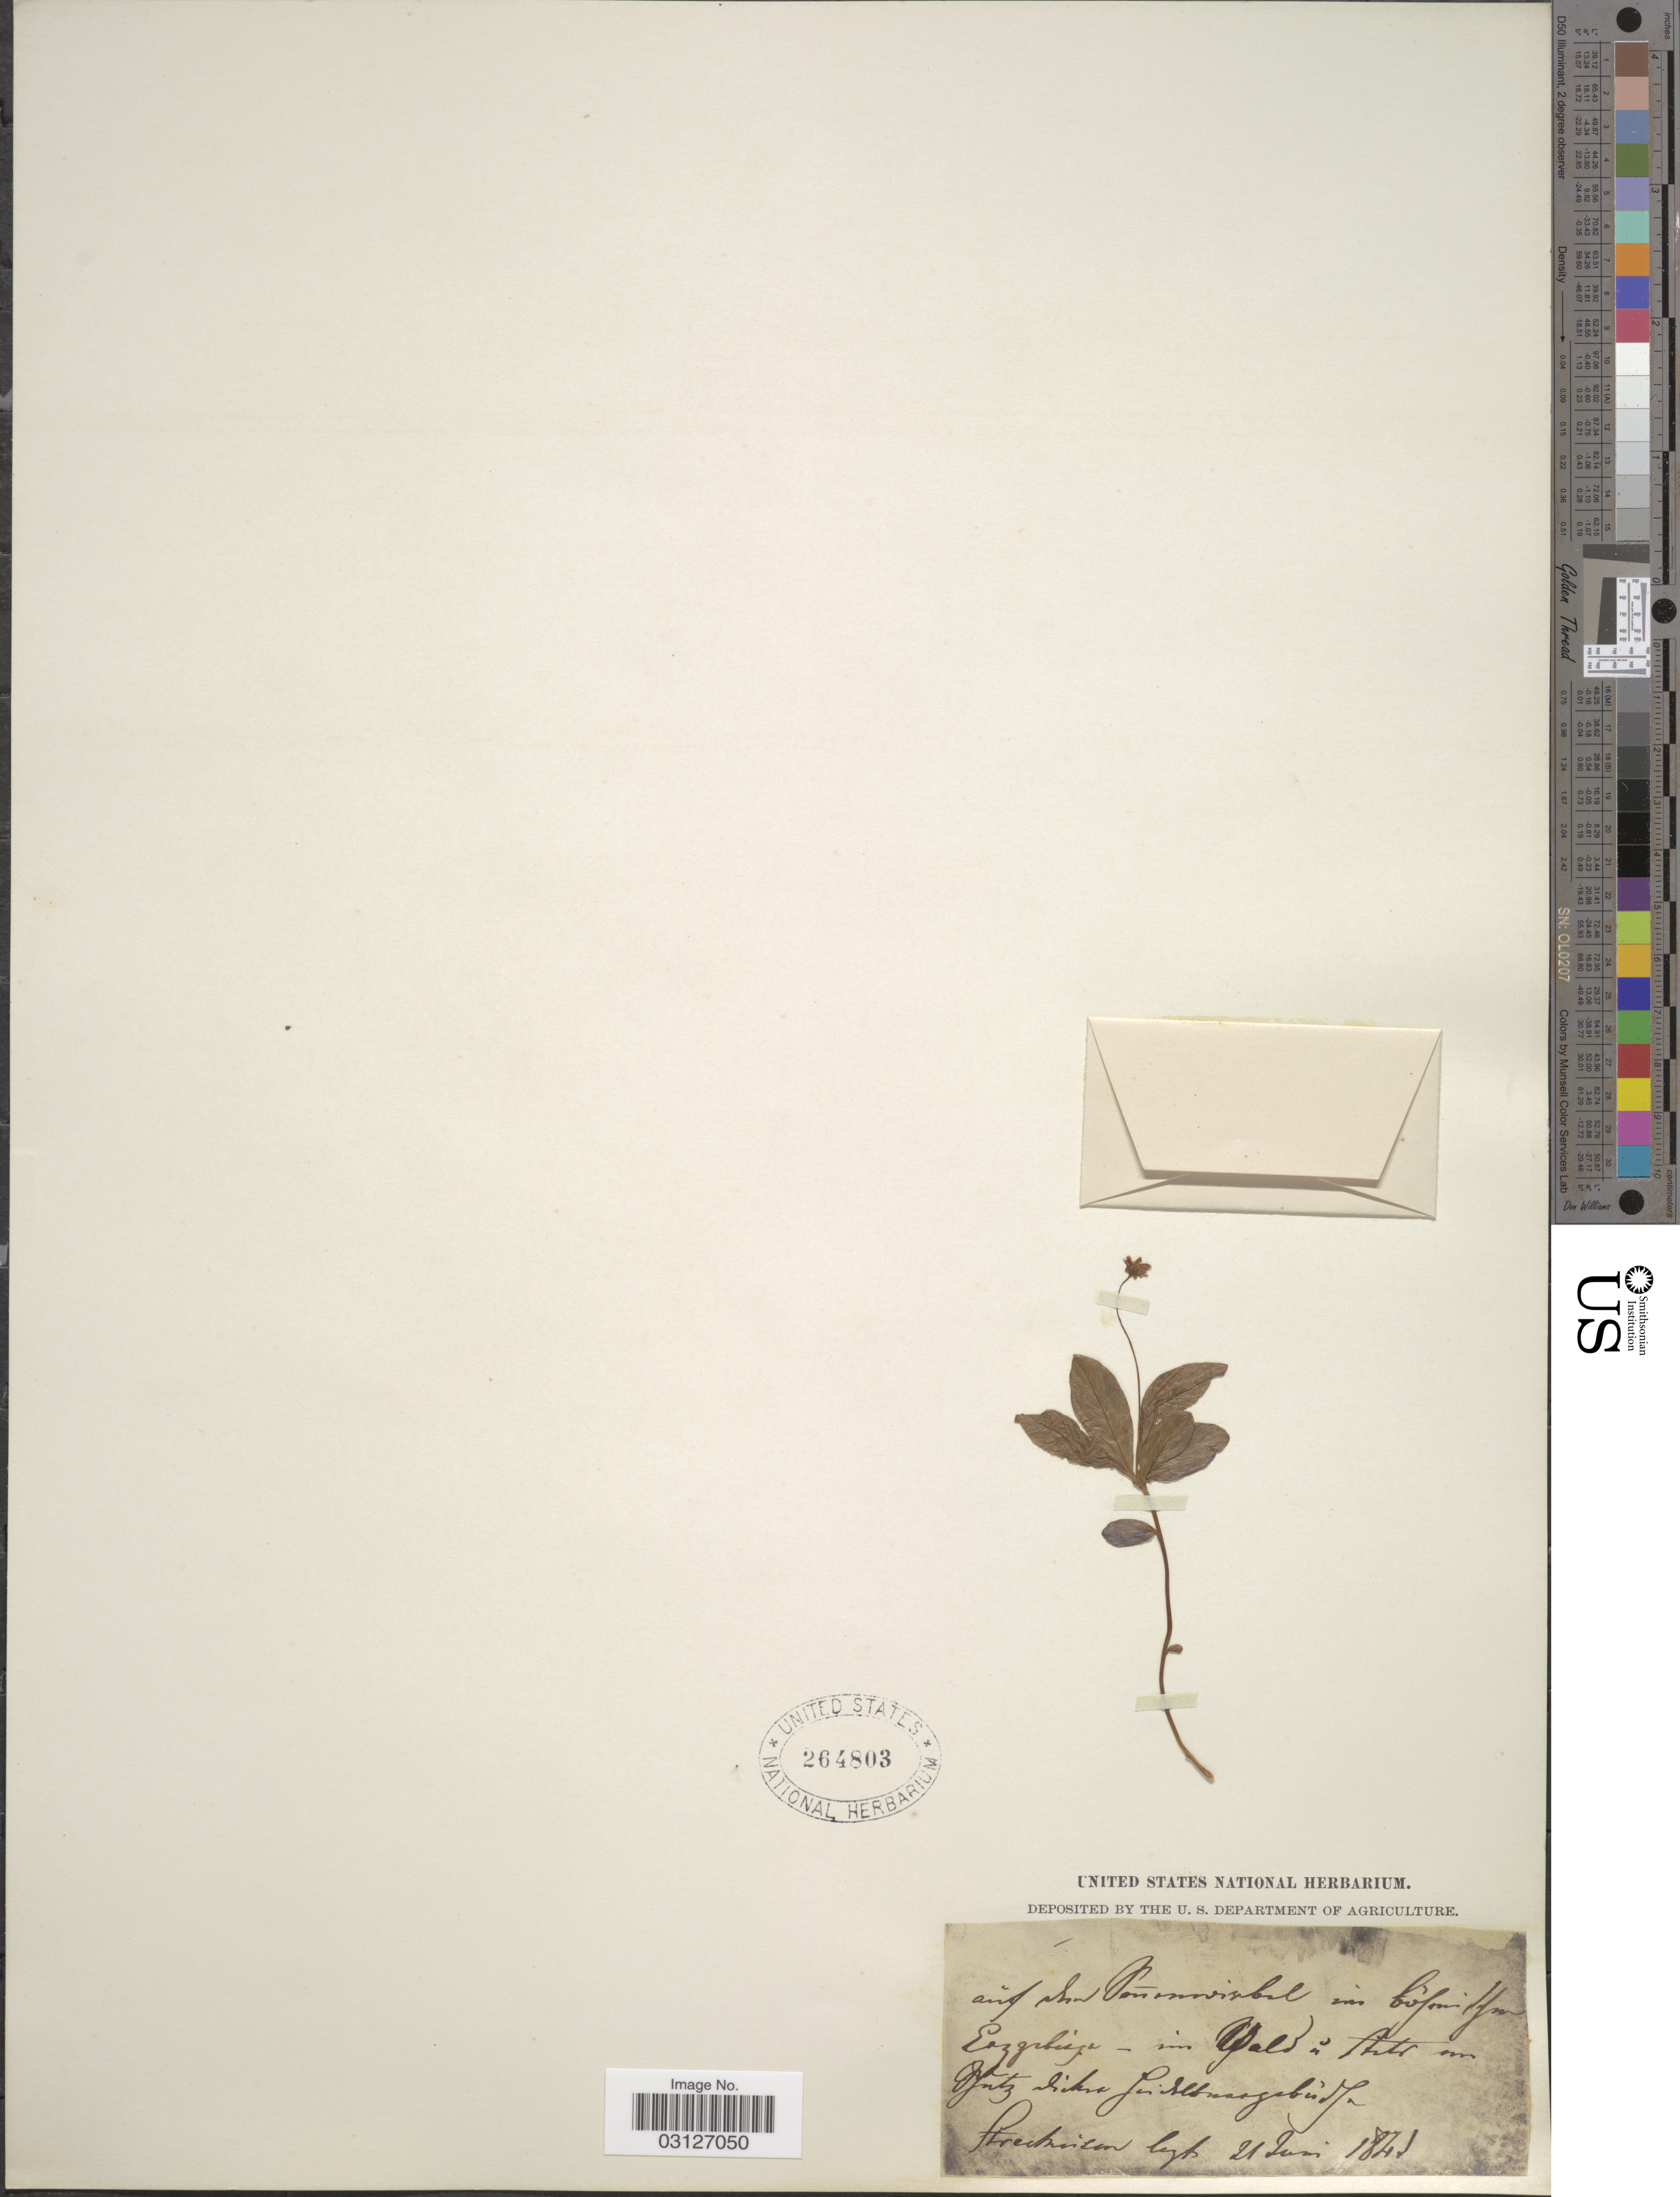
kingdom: Plantae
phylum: Tracheophyta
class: Magnoliopsida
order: Ericales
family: Primulaceae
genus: Trientalis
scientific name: Trientalis europaea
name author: L.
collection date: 1841-06-21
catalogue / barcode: US 264803